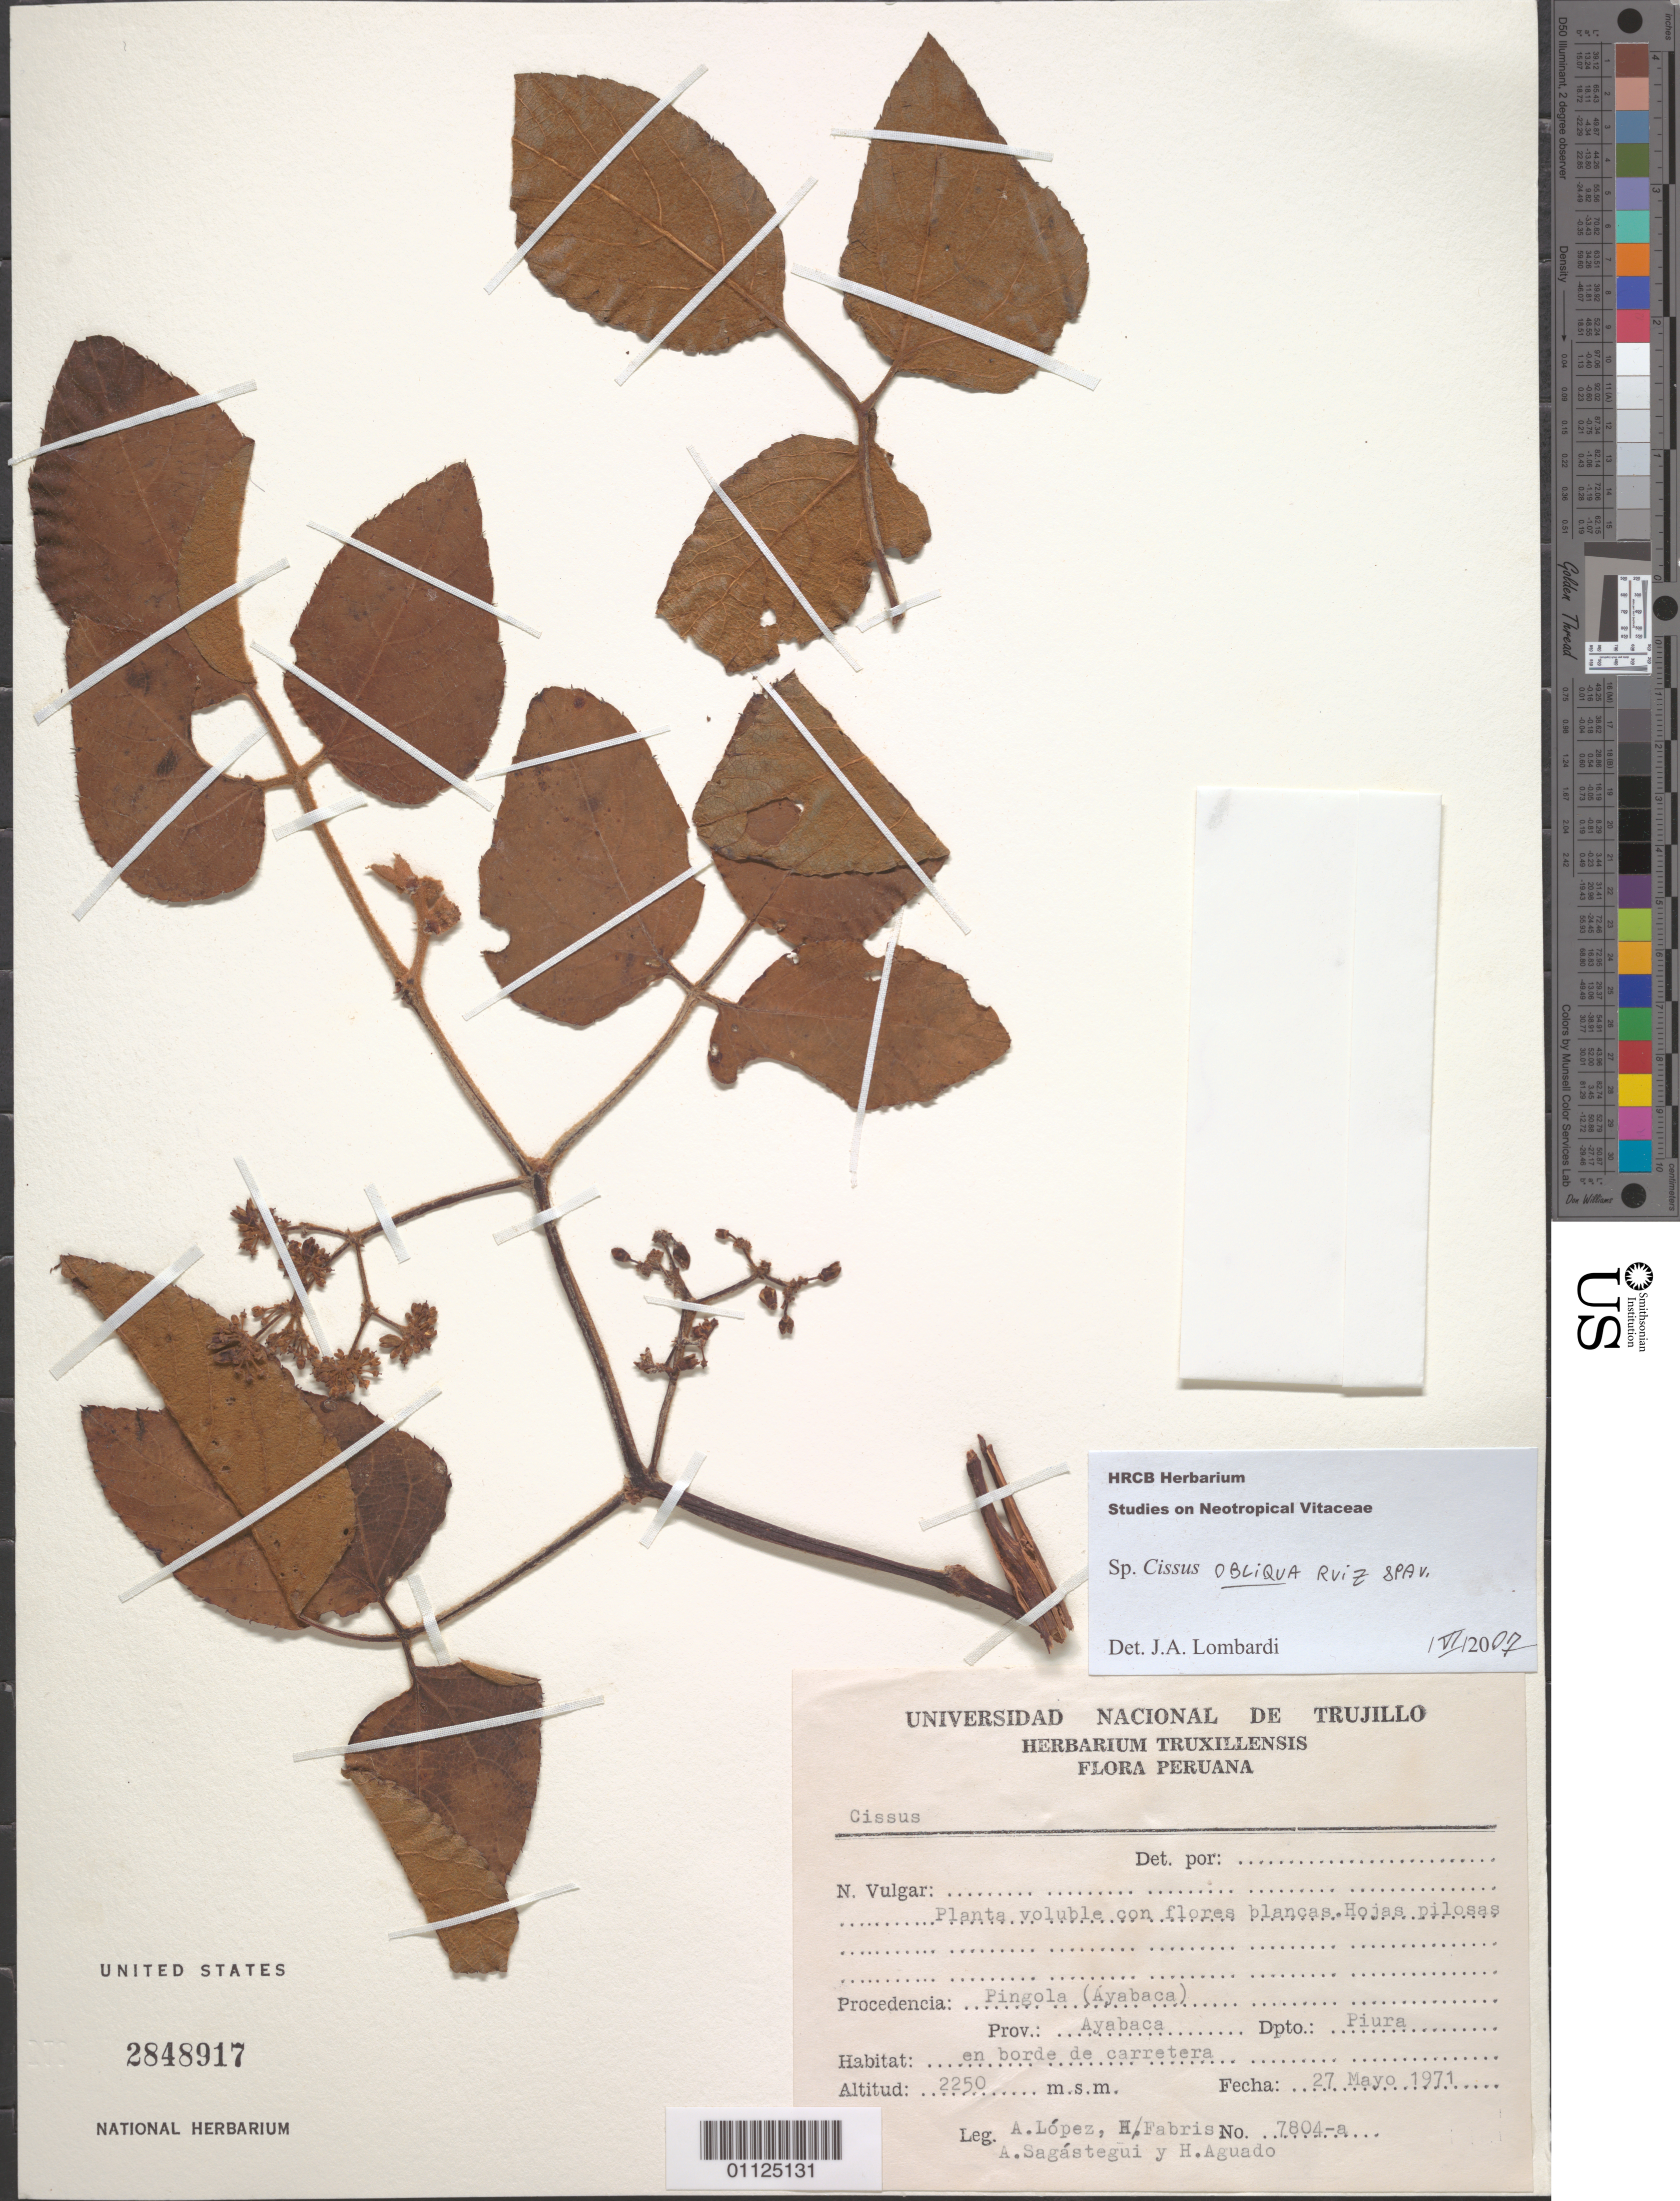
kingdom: Plantae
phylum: Tracheophyta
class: Magnoliopsida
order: Vitales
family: Vitaceae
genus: Cissus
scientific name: Cissus obliqua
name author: Ruiz & Pav.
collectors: A. López, A. Sagástegui A., H. A. Fabris & H. Aguado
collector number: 7804 - a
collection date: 1971-05-27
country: Peru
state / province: Piura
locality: Prov. Ayabaca.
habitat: En borde de carretera.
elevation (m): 2250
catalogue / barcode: US 2848917